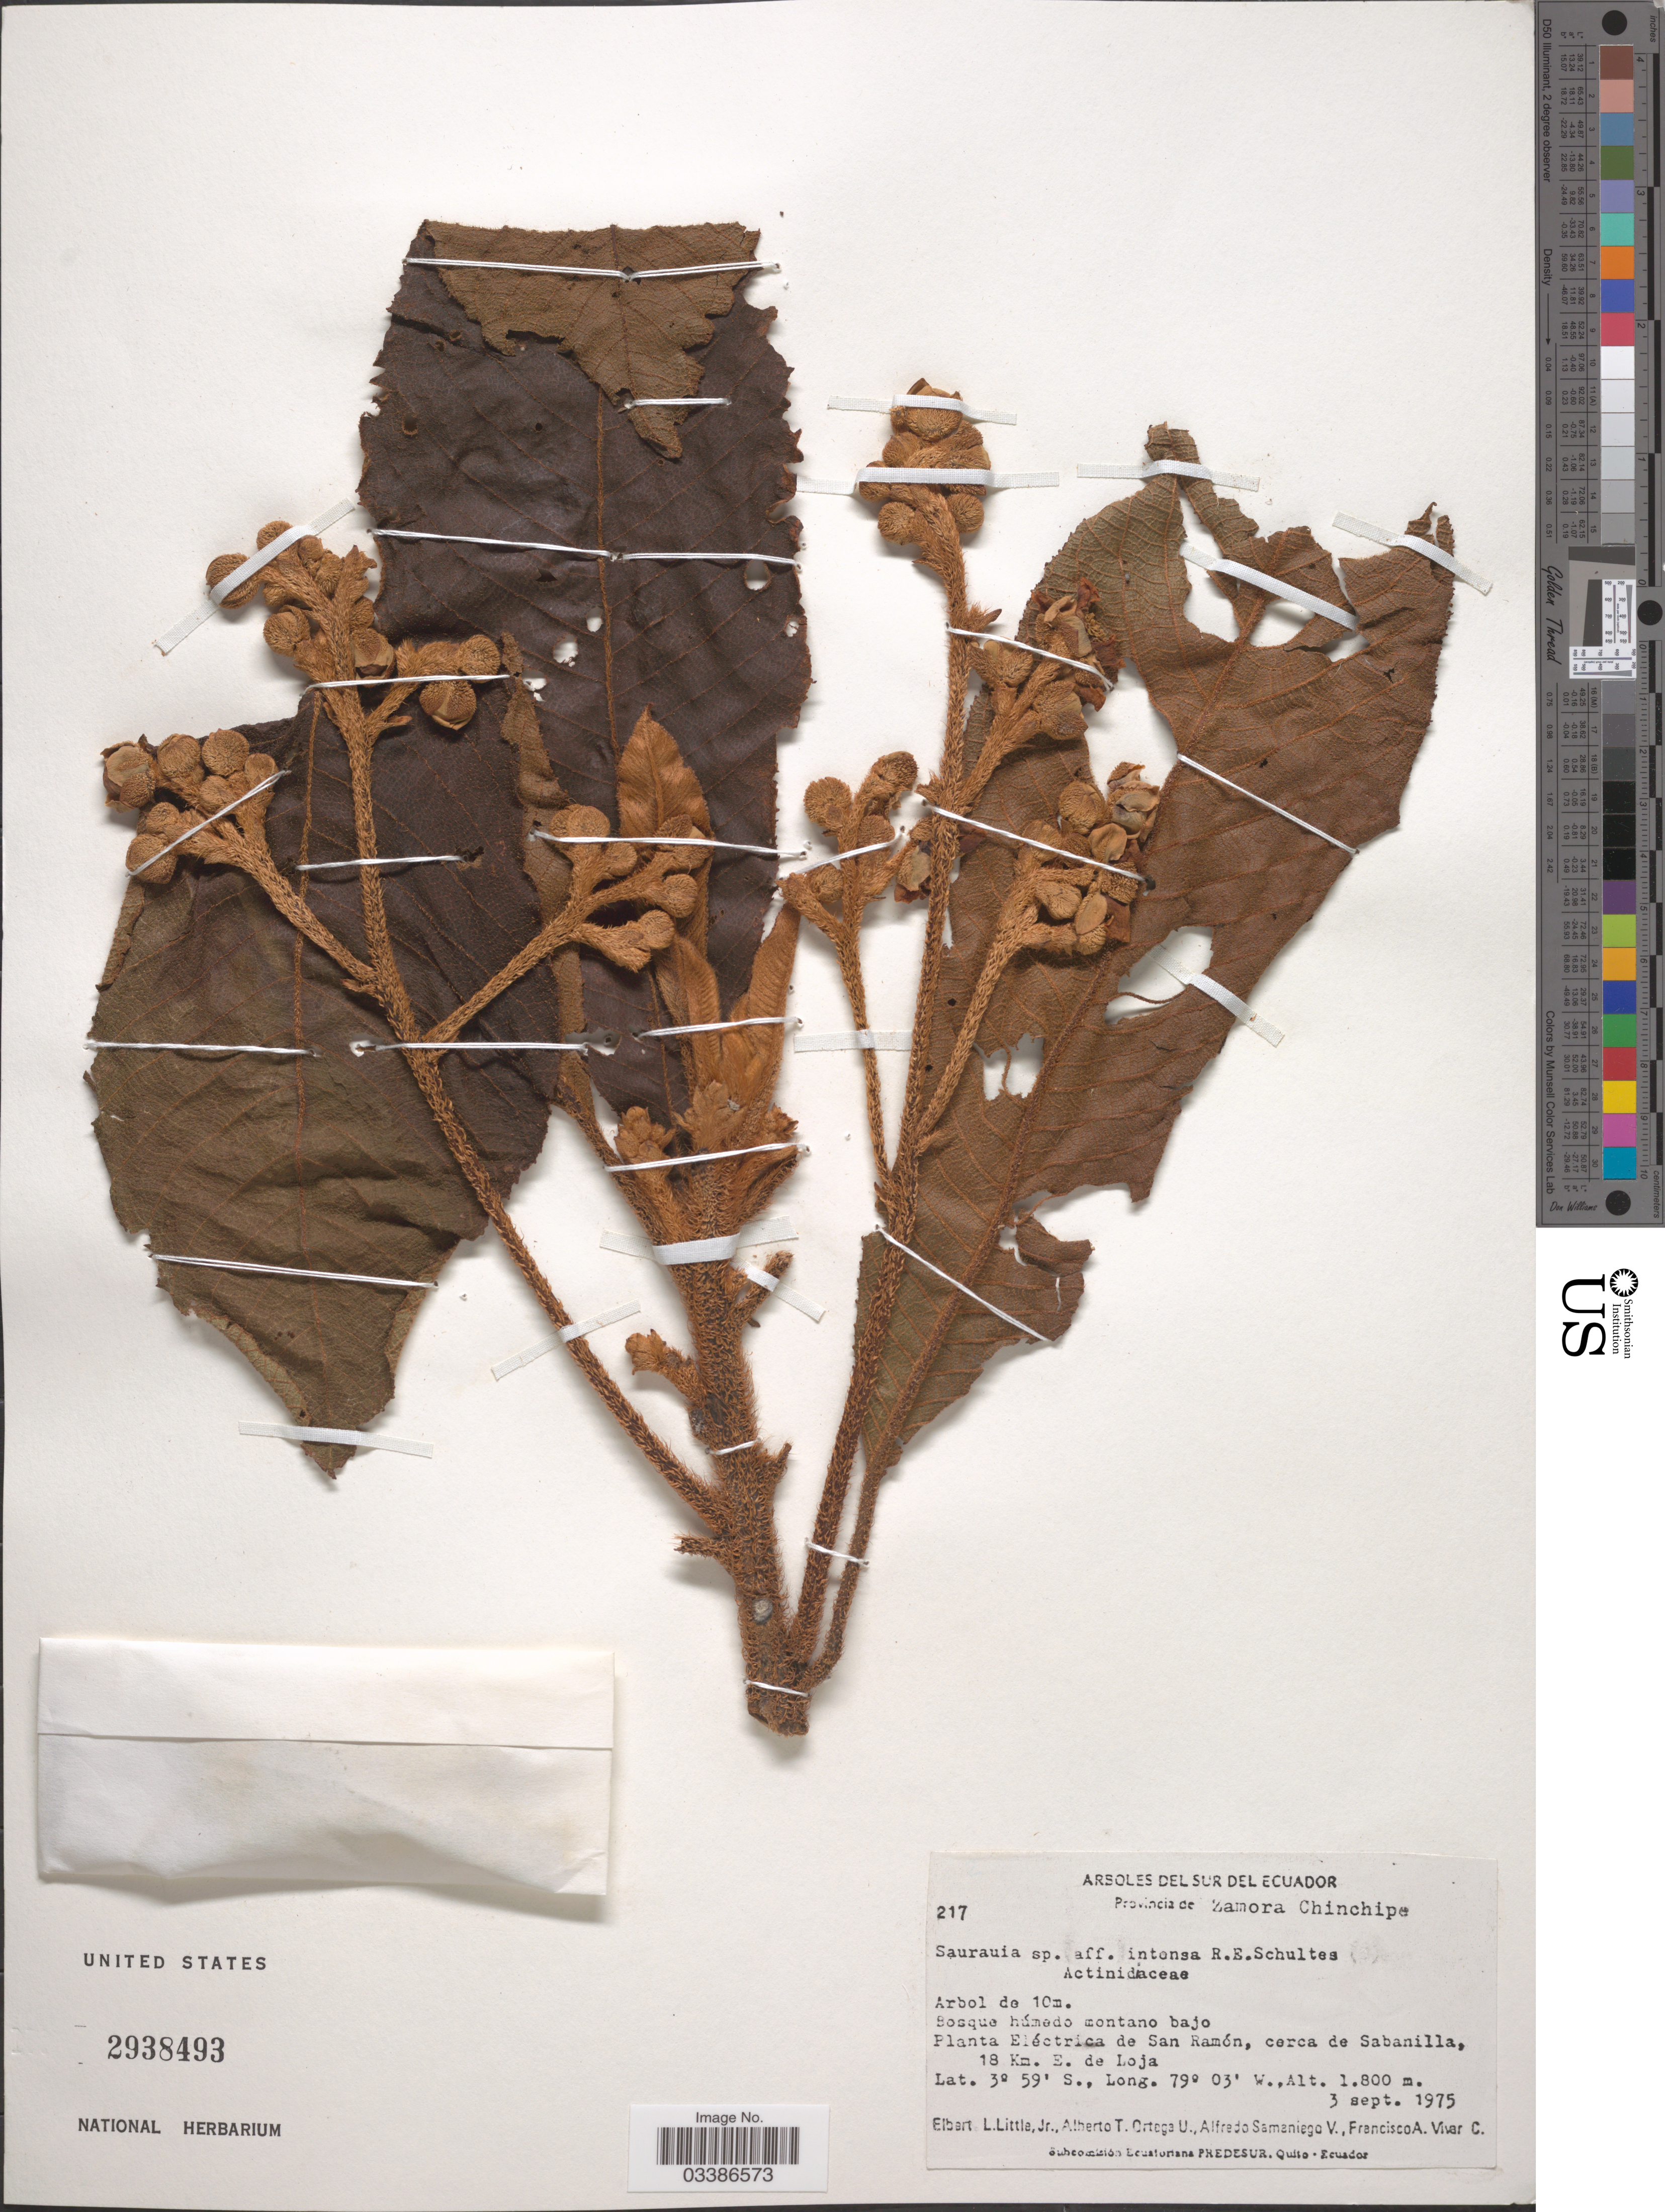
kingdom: Plantae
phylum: Tracheophyta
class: Magnoliopsida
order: Ericales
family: Actinidiaceae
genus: Saurauia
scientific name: Saurauia isoxanthotricha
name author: Buscal.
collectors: E. L. Little, A. T. Ortega U., A. V. Samaniego & F. A. Vivar C.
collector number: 217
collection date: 1975-09-03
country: Ecuador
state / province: Zamora-Chinchipe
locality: Provincia de Zamora Chinchipe. Planta Eléctrica de San Ramón, cerca de Sabanilla, 18 Km. E. de Loja.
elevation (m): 1800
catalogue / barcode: US 2938493